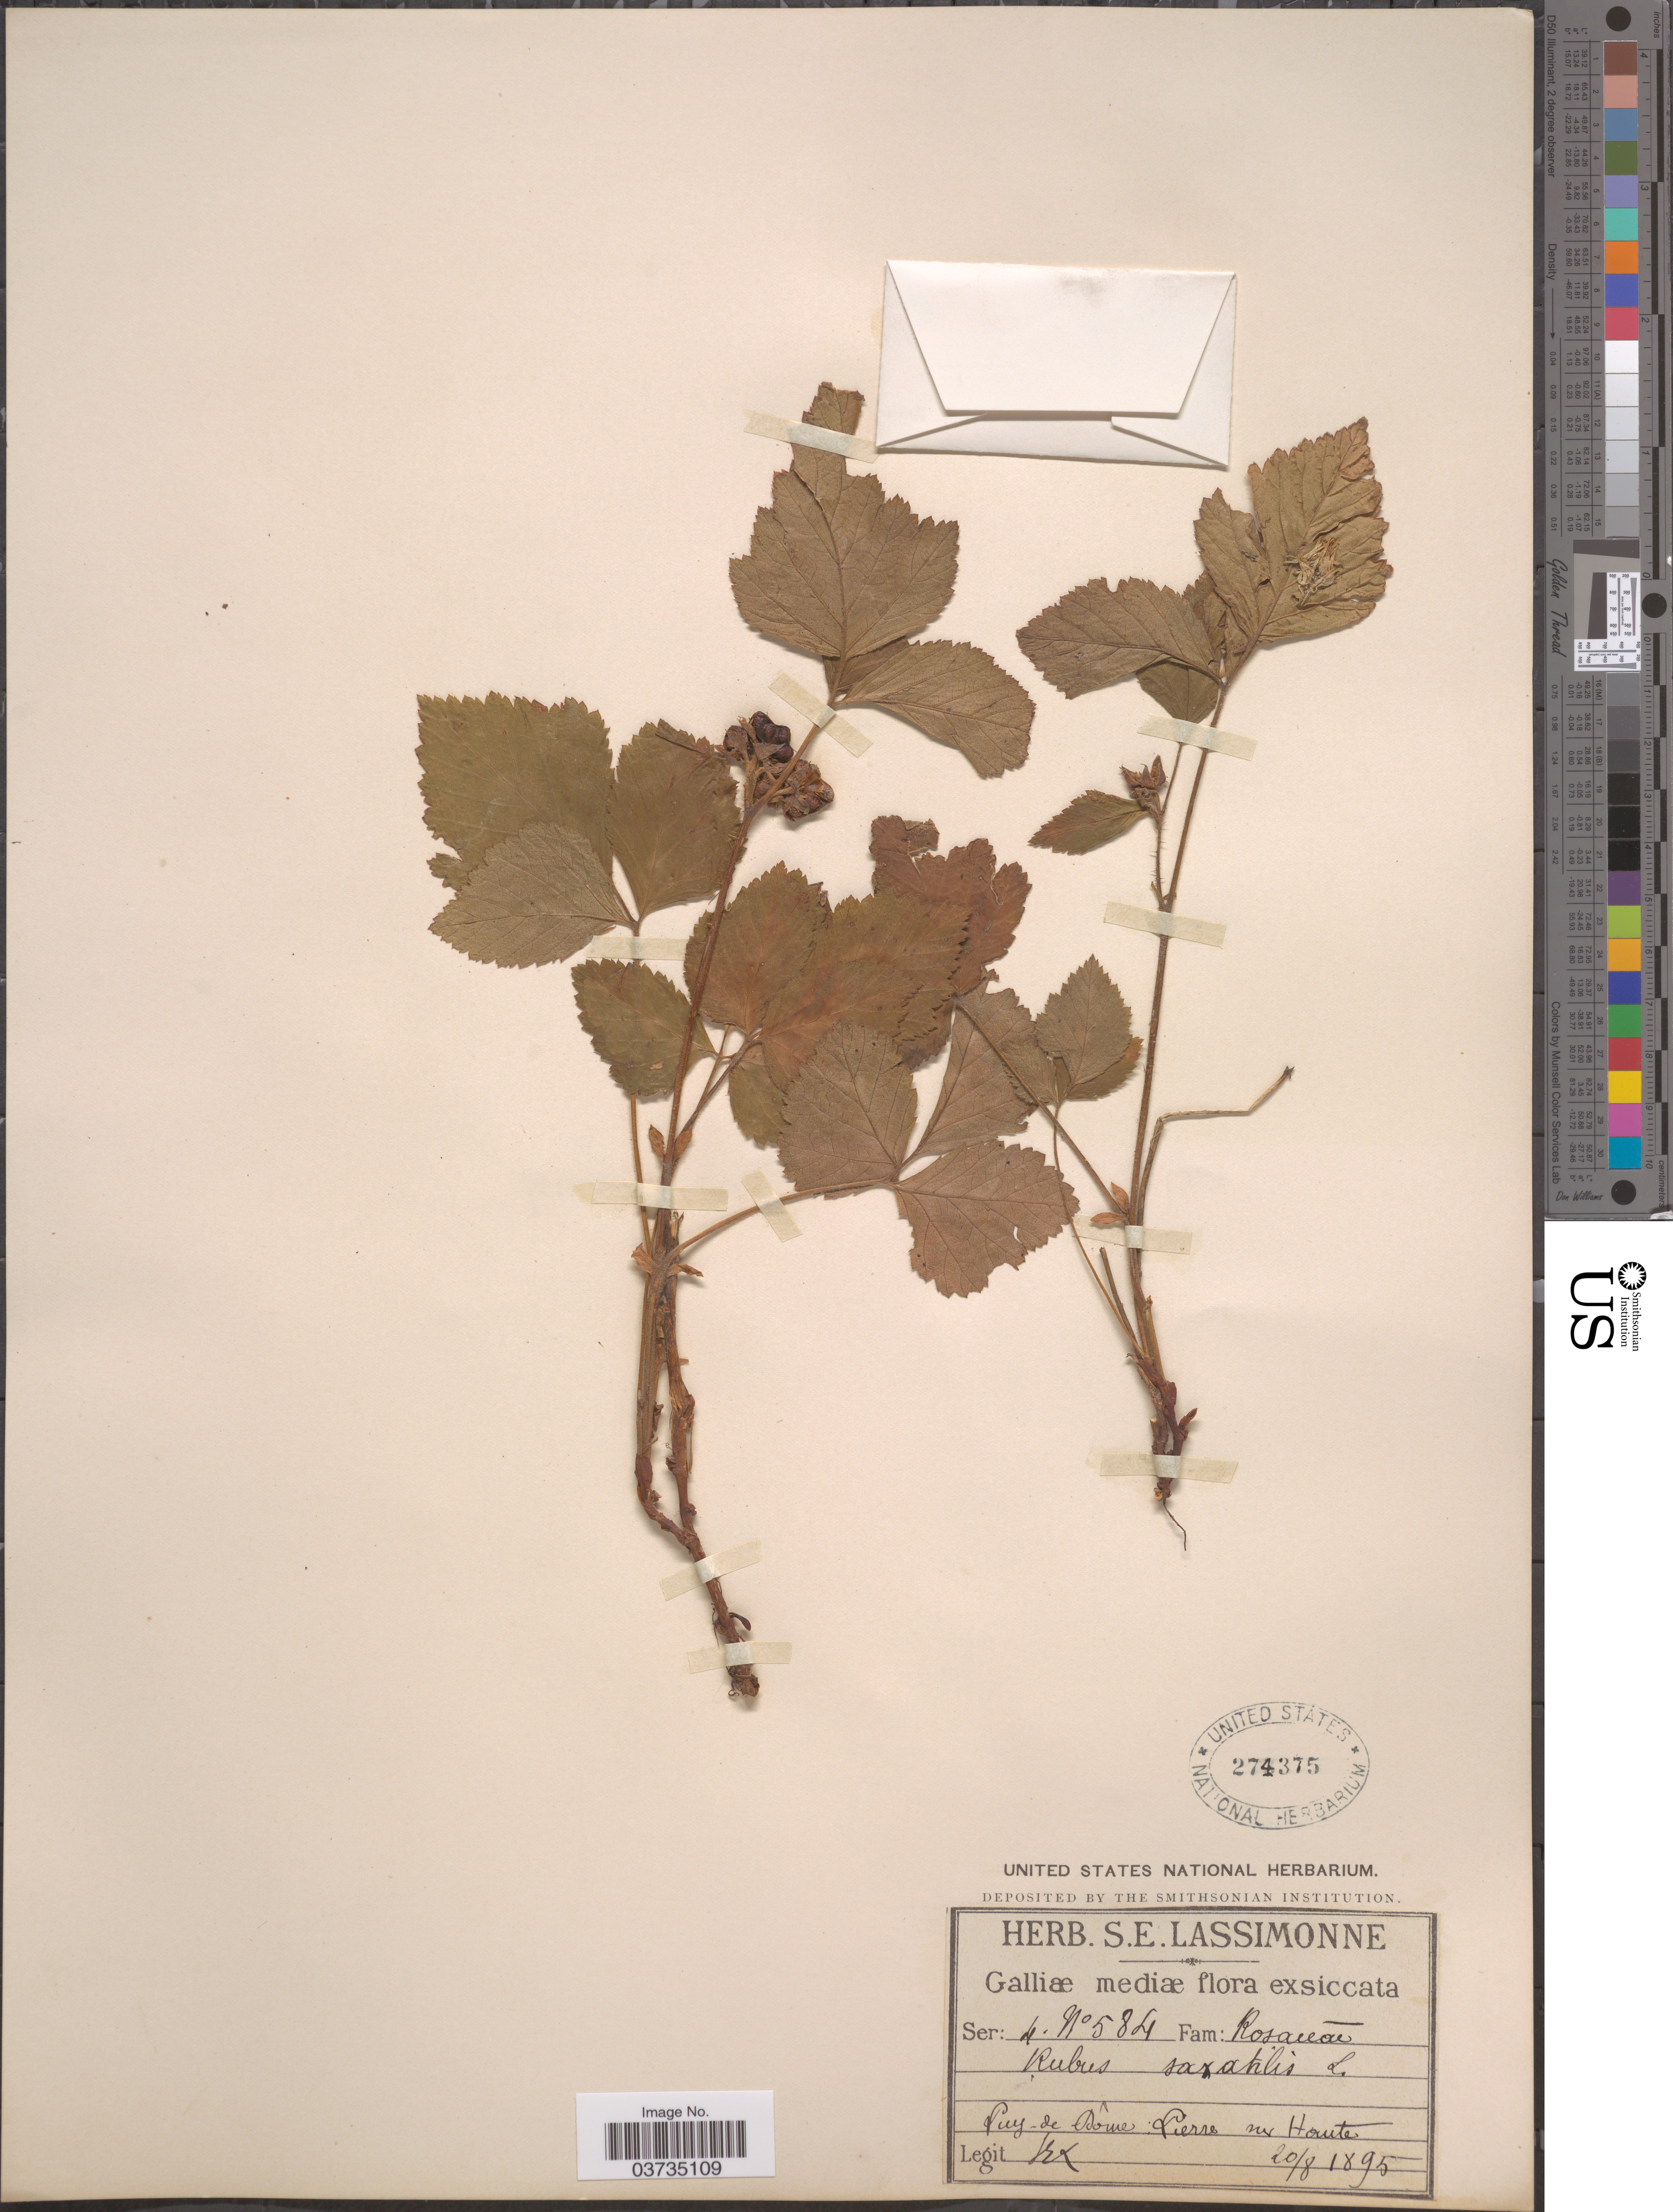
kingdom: Plantae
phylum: Tracheophyta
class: Magnoliopsida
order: Rosales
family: Rosaceae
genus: Rubus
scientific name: Rubus saxatilis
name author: L.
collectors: S. Lassimonne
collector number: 584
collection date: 1895-08-20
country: France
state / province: Auvergne-Rhône-Alpes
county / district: Puy-de-Dôme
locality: Galliæ mediæ. Puy-de-Dôme: Pierre nr Haute.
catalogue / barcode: US 274375